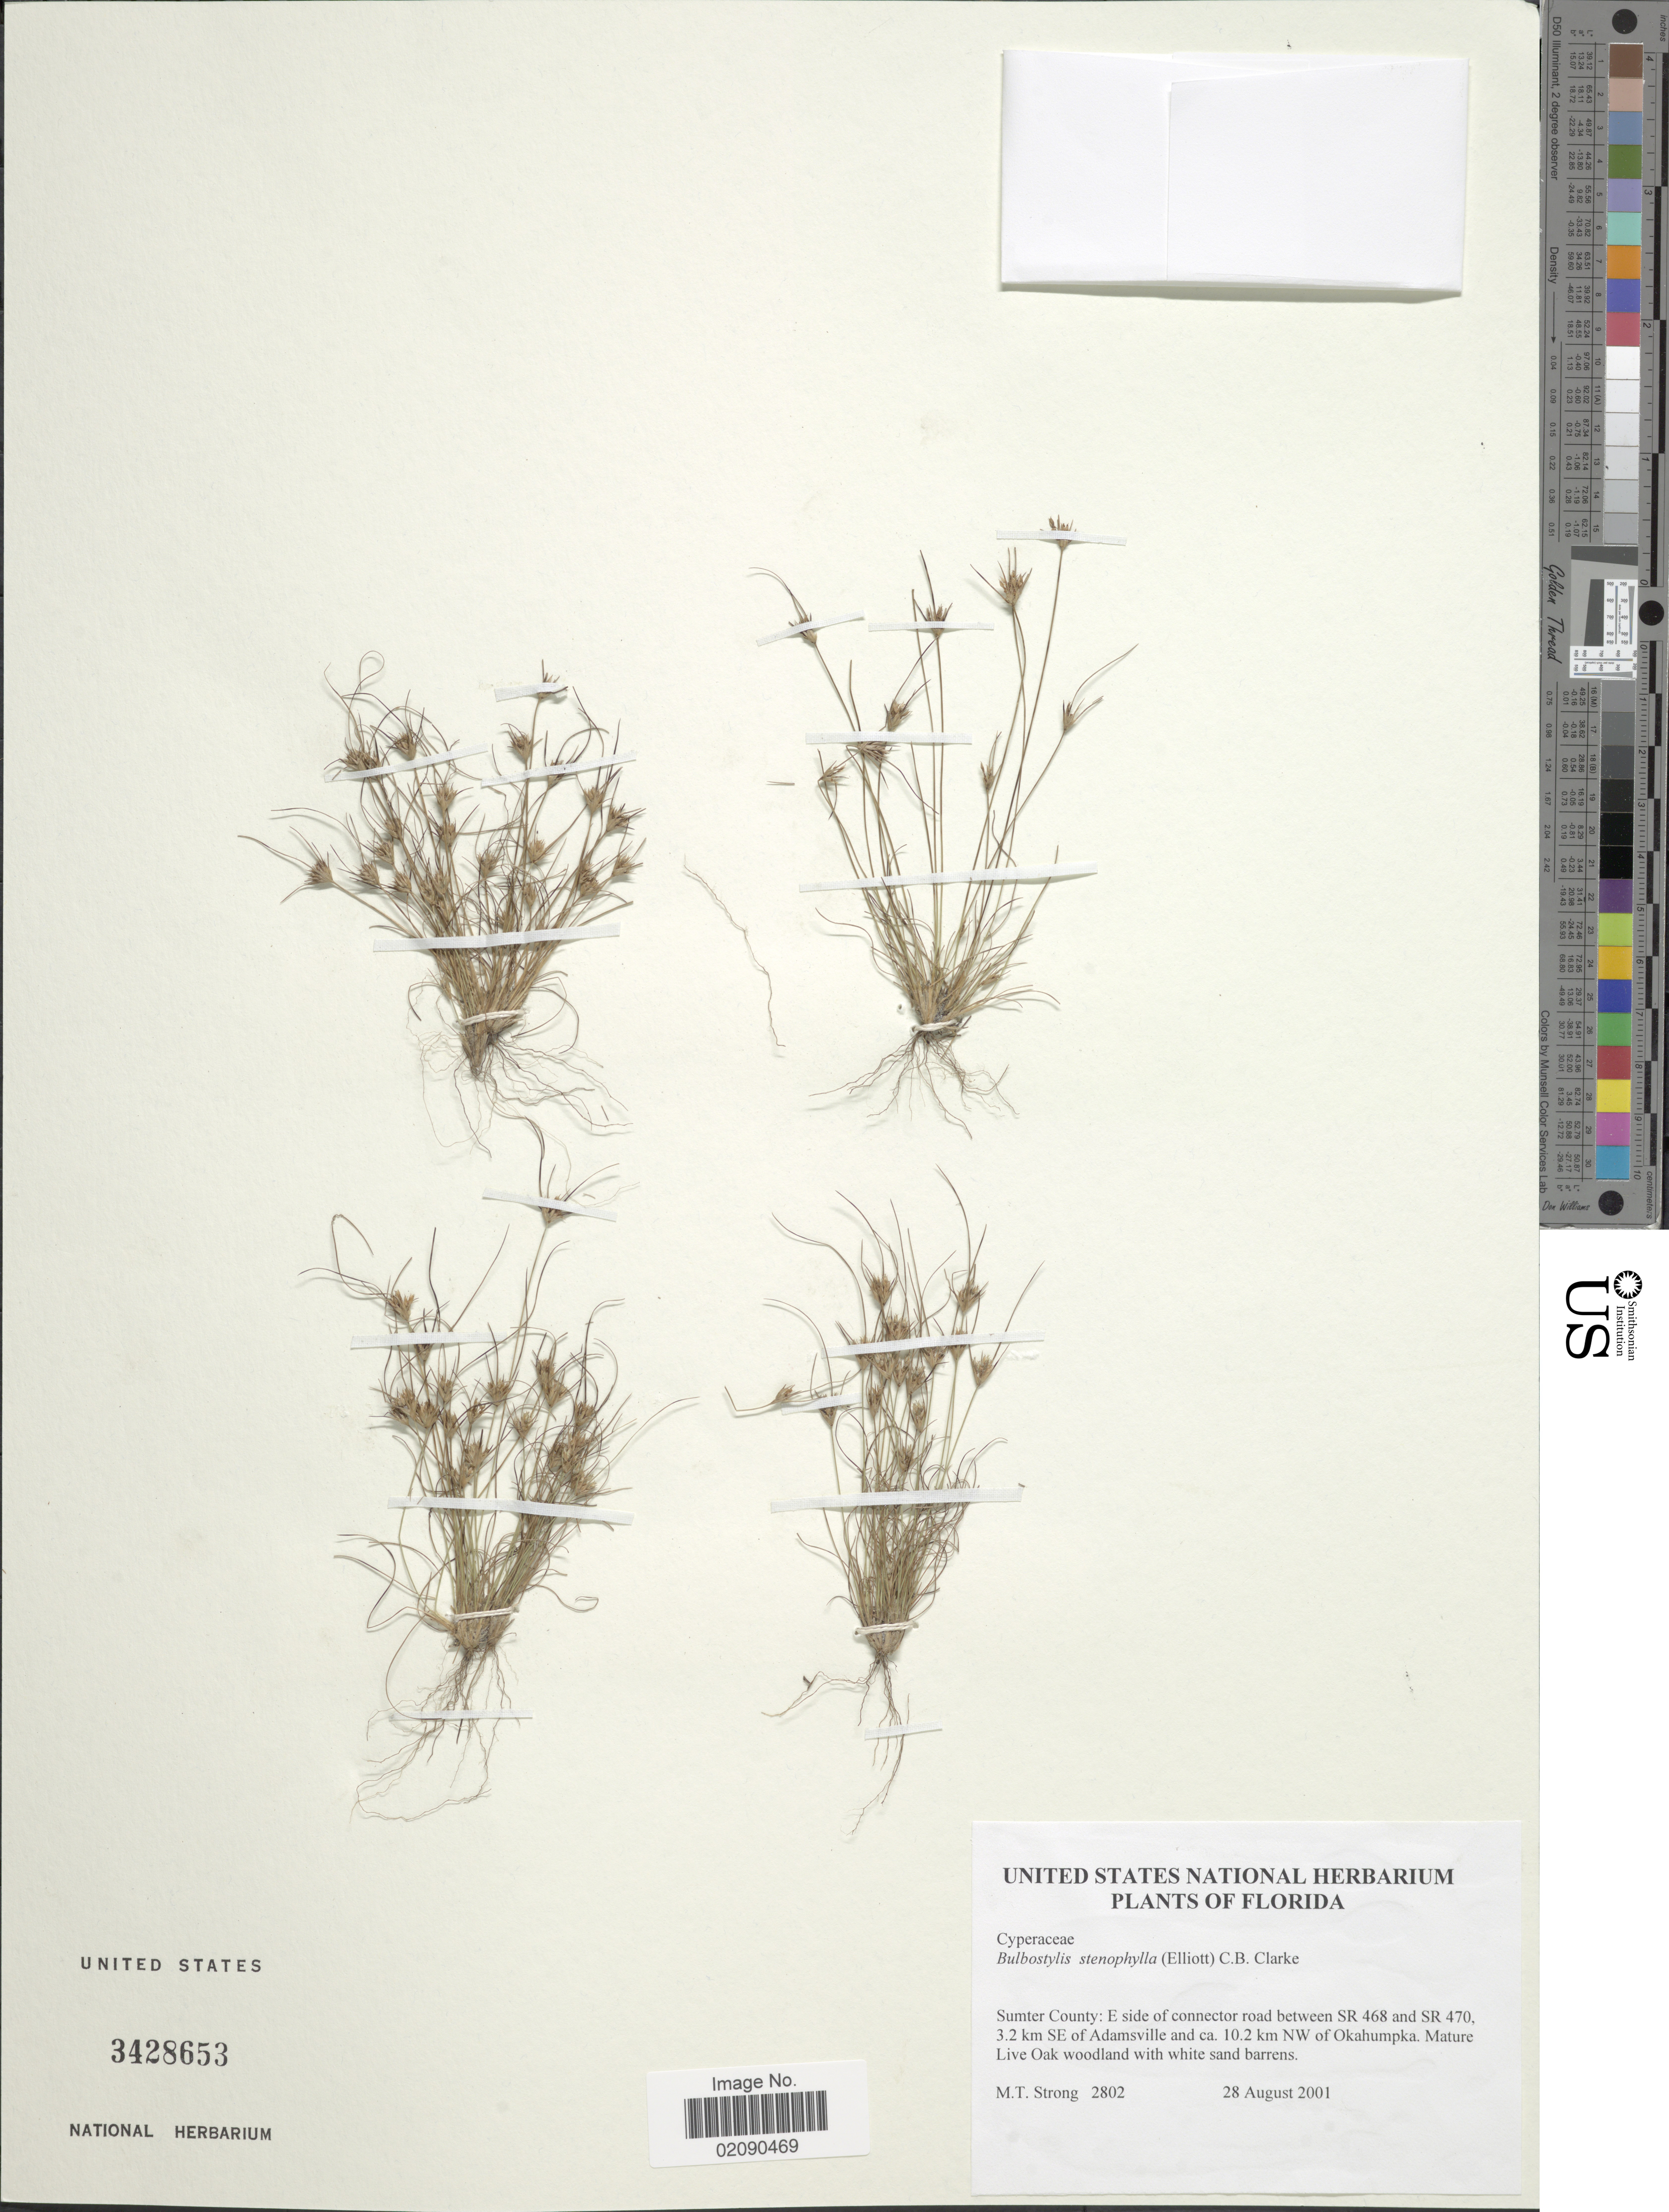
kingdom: Plantae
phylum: Tracheophyta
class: Liliopsida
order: Poales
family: Cyperaceae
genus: Bulbostylis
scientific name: Bulbostylis stenophylla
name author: (Elliott) C.B. Clarke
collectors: M. T. Strong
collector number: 2802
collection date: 2001-08-28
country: United States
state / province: Florida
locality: Sumter County: E side of connector road between SR 468 and Sr 470, 3.2 km SE of Adamsville and ca 10.2 km NW of Okahumpka. Mature Live Oak woodland with white sand barrens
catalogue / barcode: US 3428653